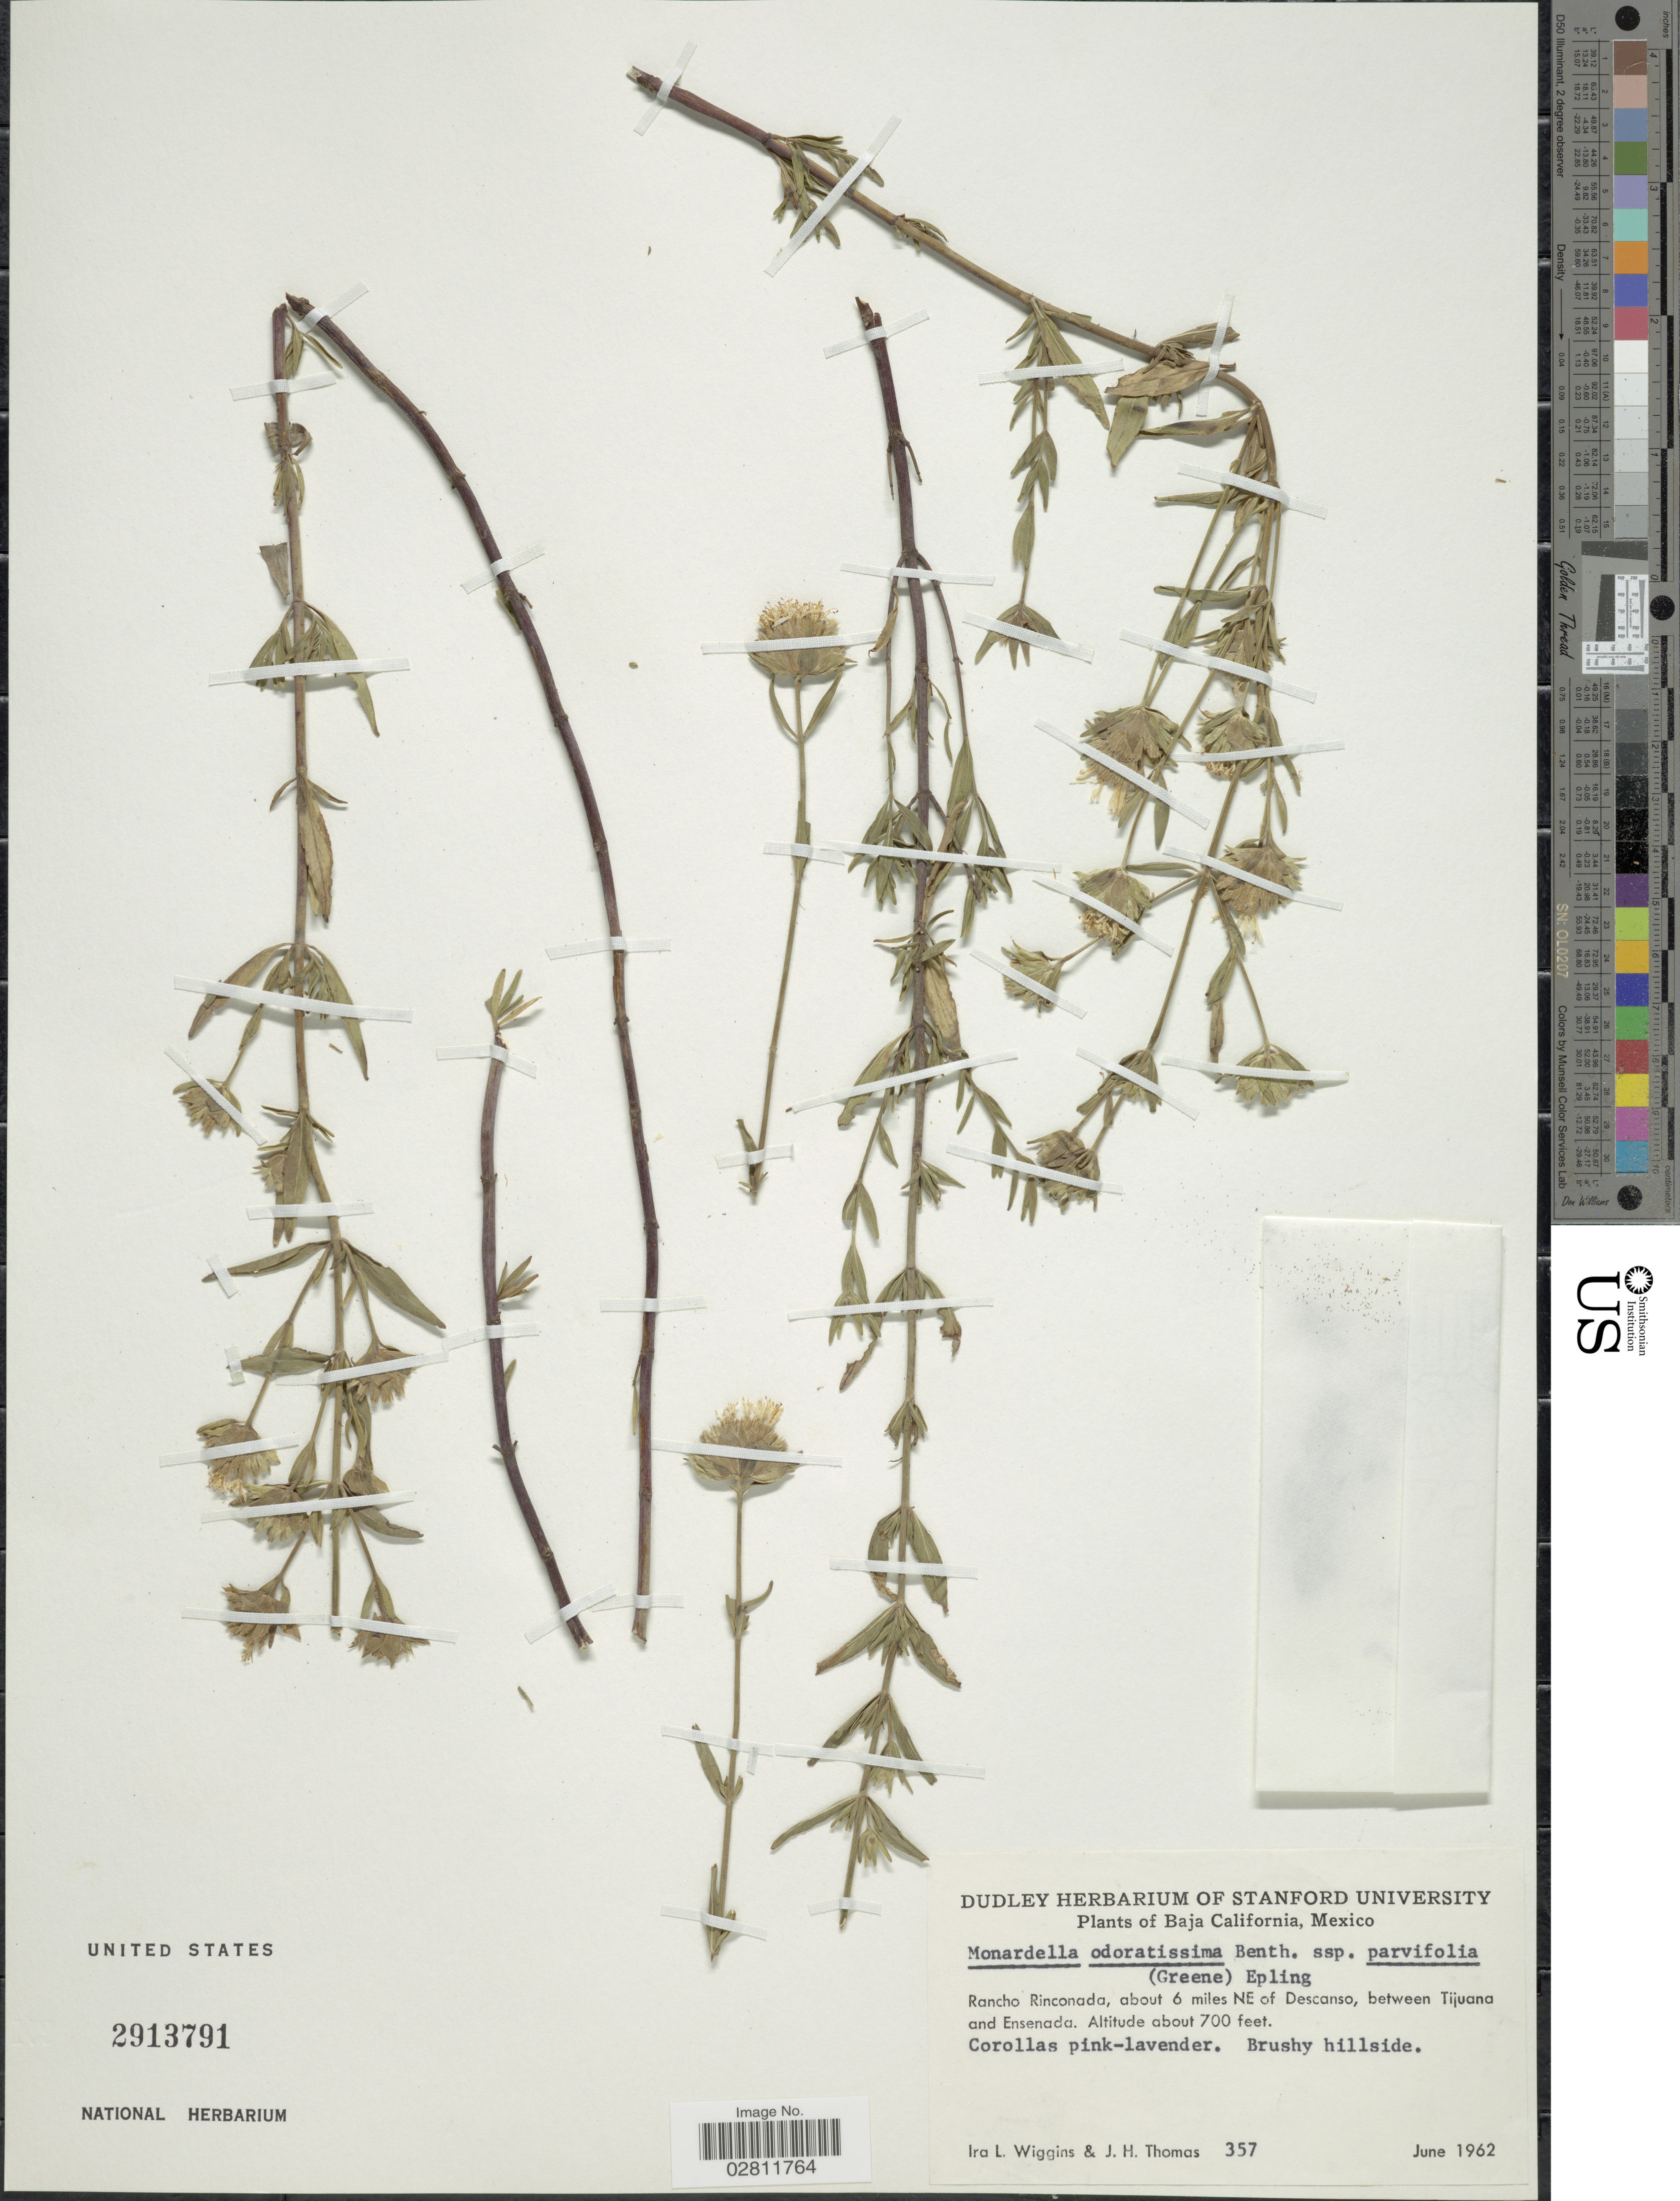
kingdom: Plantae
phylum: Tracheophyta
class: Magnoliopsida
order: Lamiales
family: Lamiaceae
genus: Monardella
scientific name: Monardella odoratissima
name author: Benth.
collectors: I. L. Wiggins & J. H. Thomas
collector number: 357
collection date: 1962-06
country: Mexico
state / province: Baja California Norte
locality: Rancho Rinconada, about 6 miles NE of Descanso, between Tijuana and Ensenada.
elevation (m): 213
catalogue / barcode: US 2913791